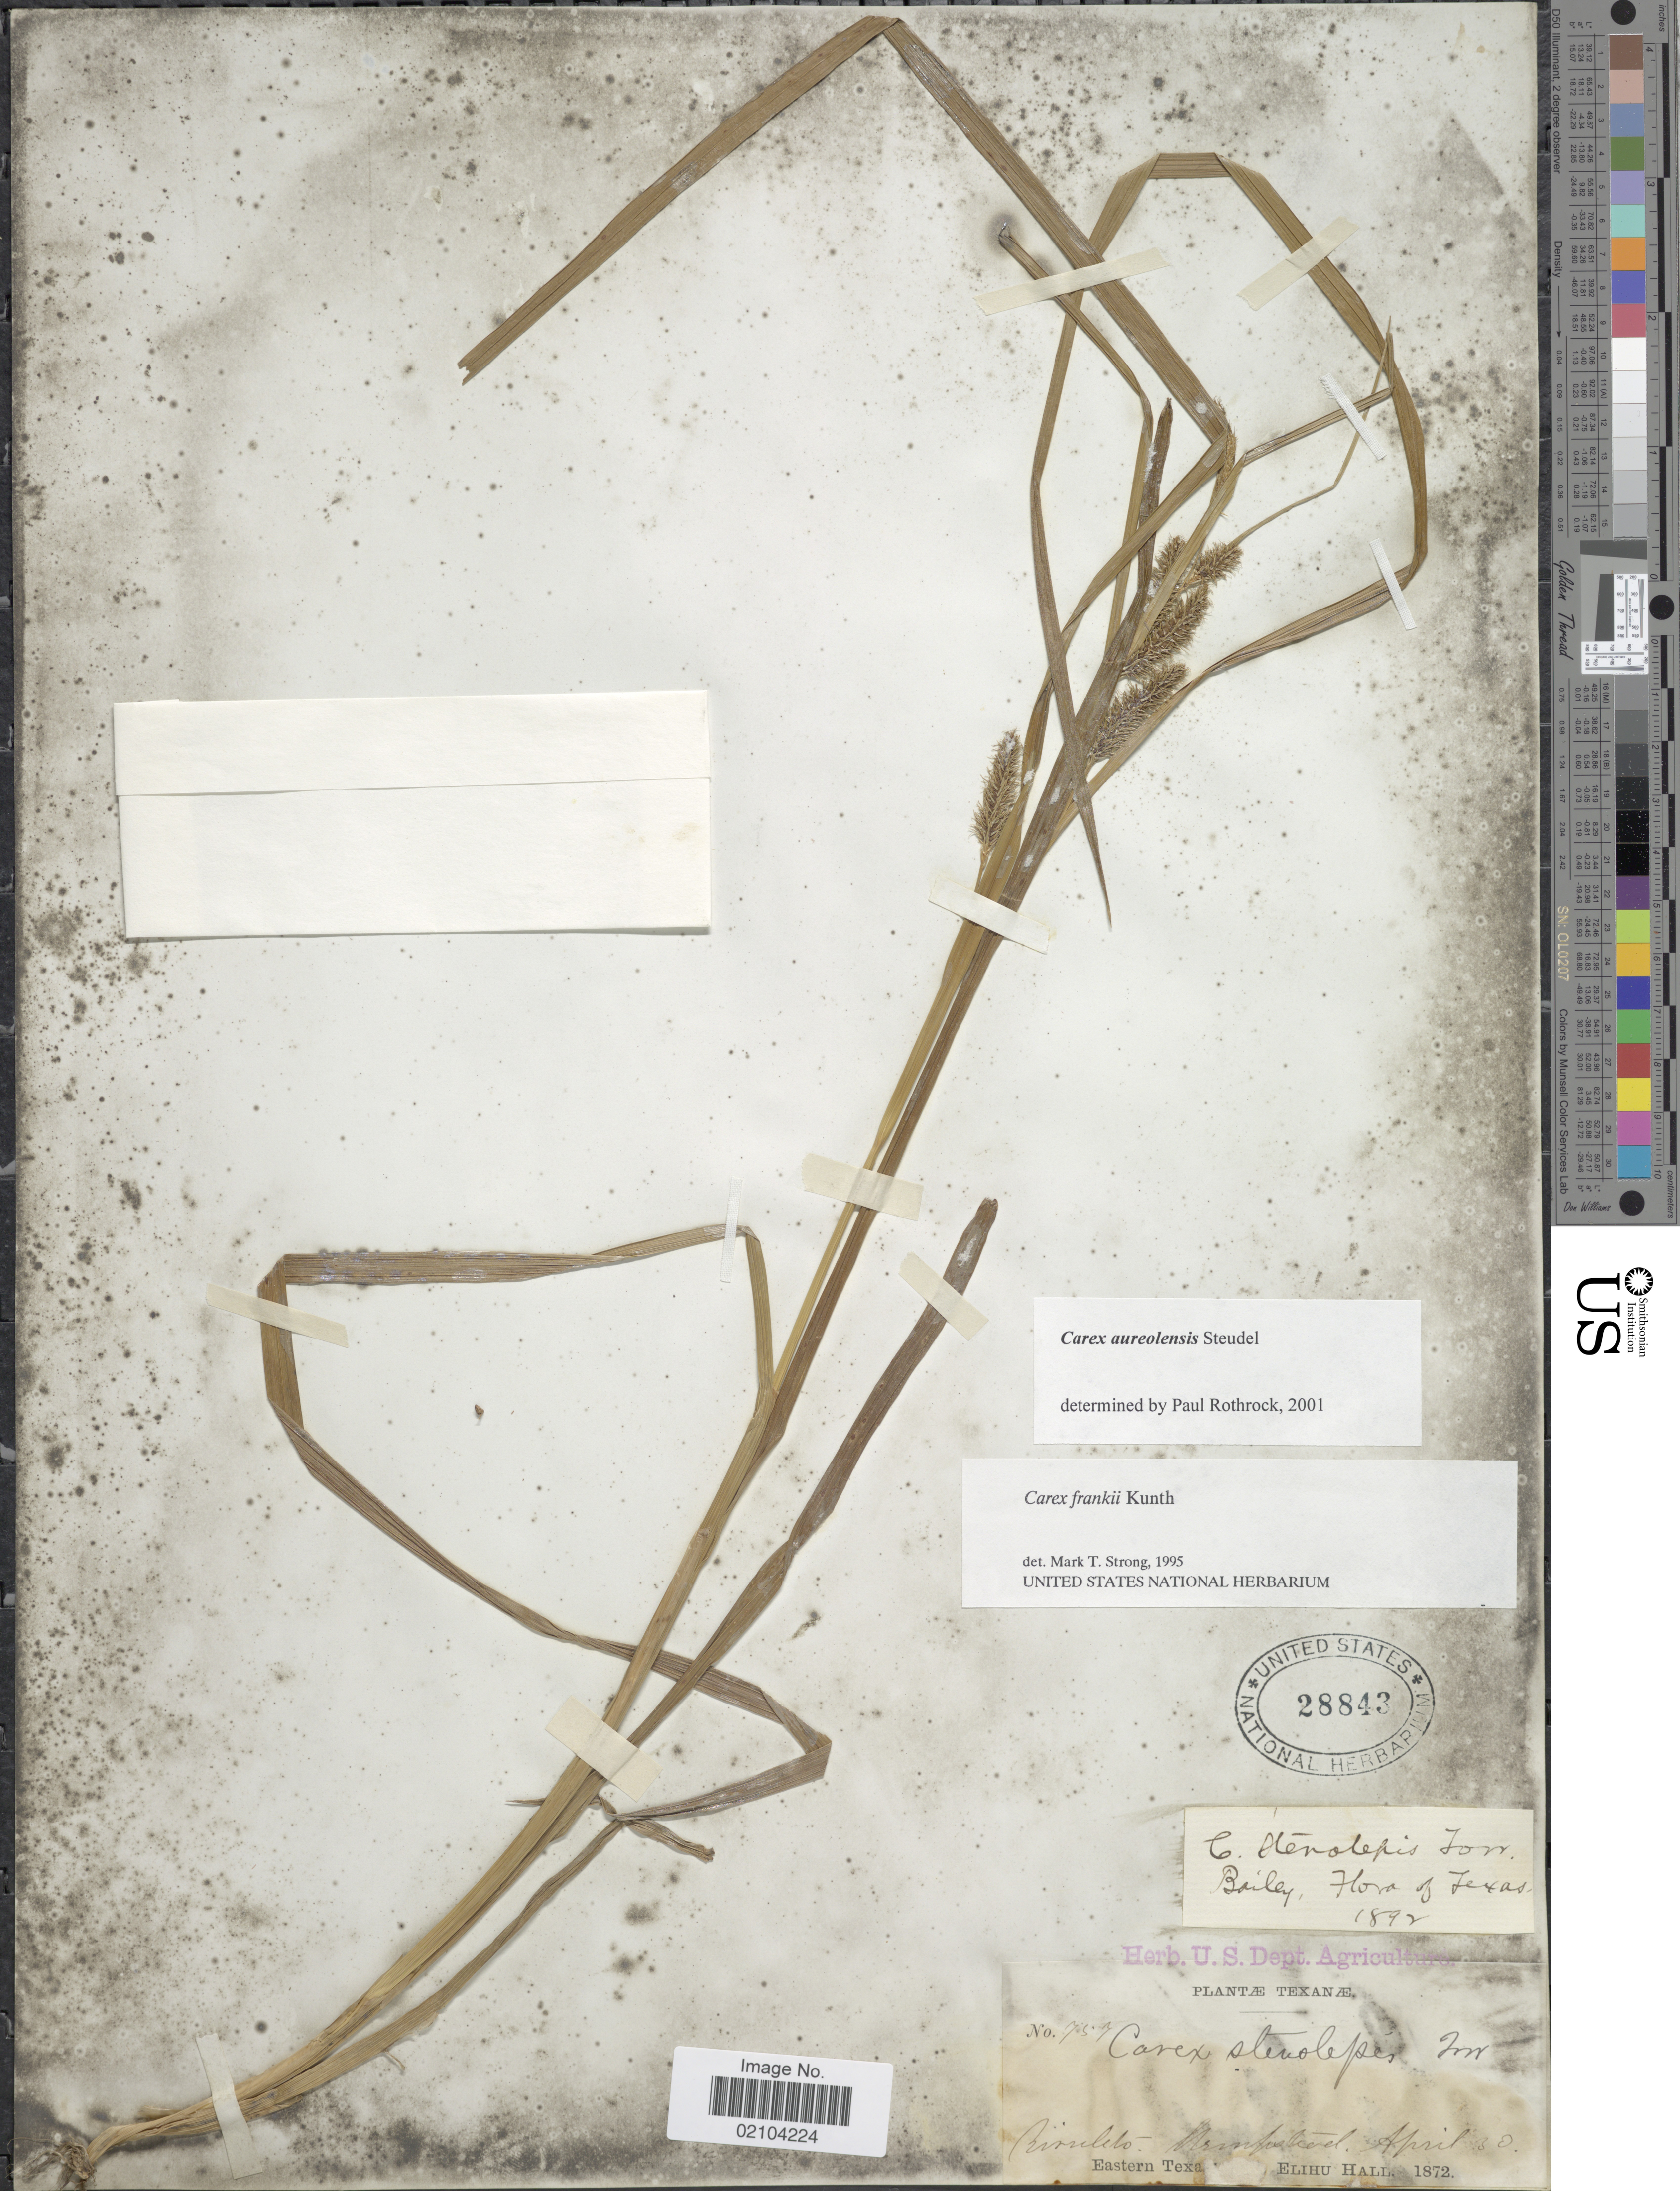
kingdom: Plantae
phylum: Tracheophyta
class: Liliopsida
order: Poales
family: Cyperaceae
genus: Carex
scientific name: Carex aureolensis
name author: Steud.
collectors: E. Hall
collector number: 757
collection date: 1872-04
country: United States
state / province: Texas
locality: Hempstead, Eastern Texas,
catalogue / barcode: US 28843